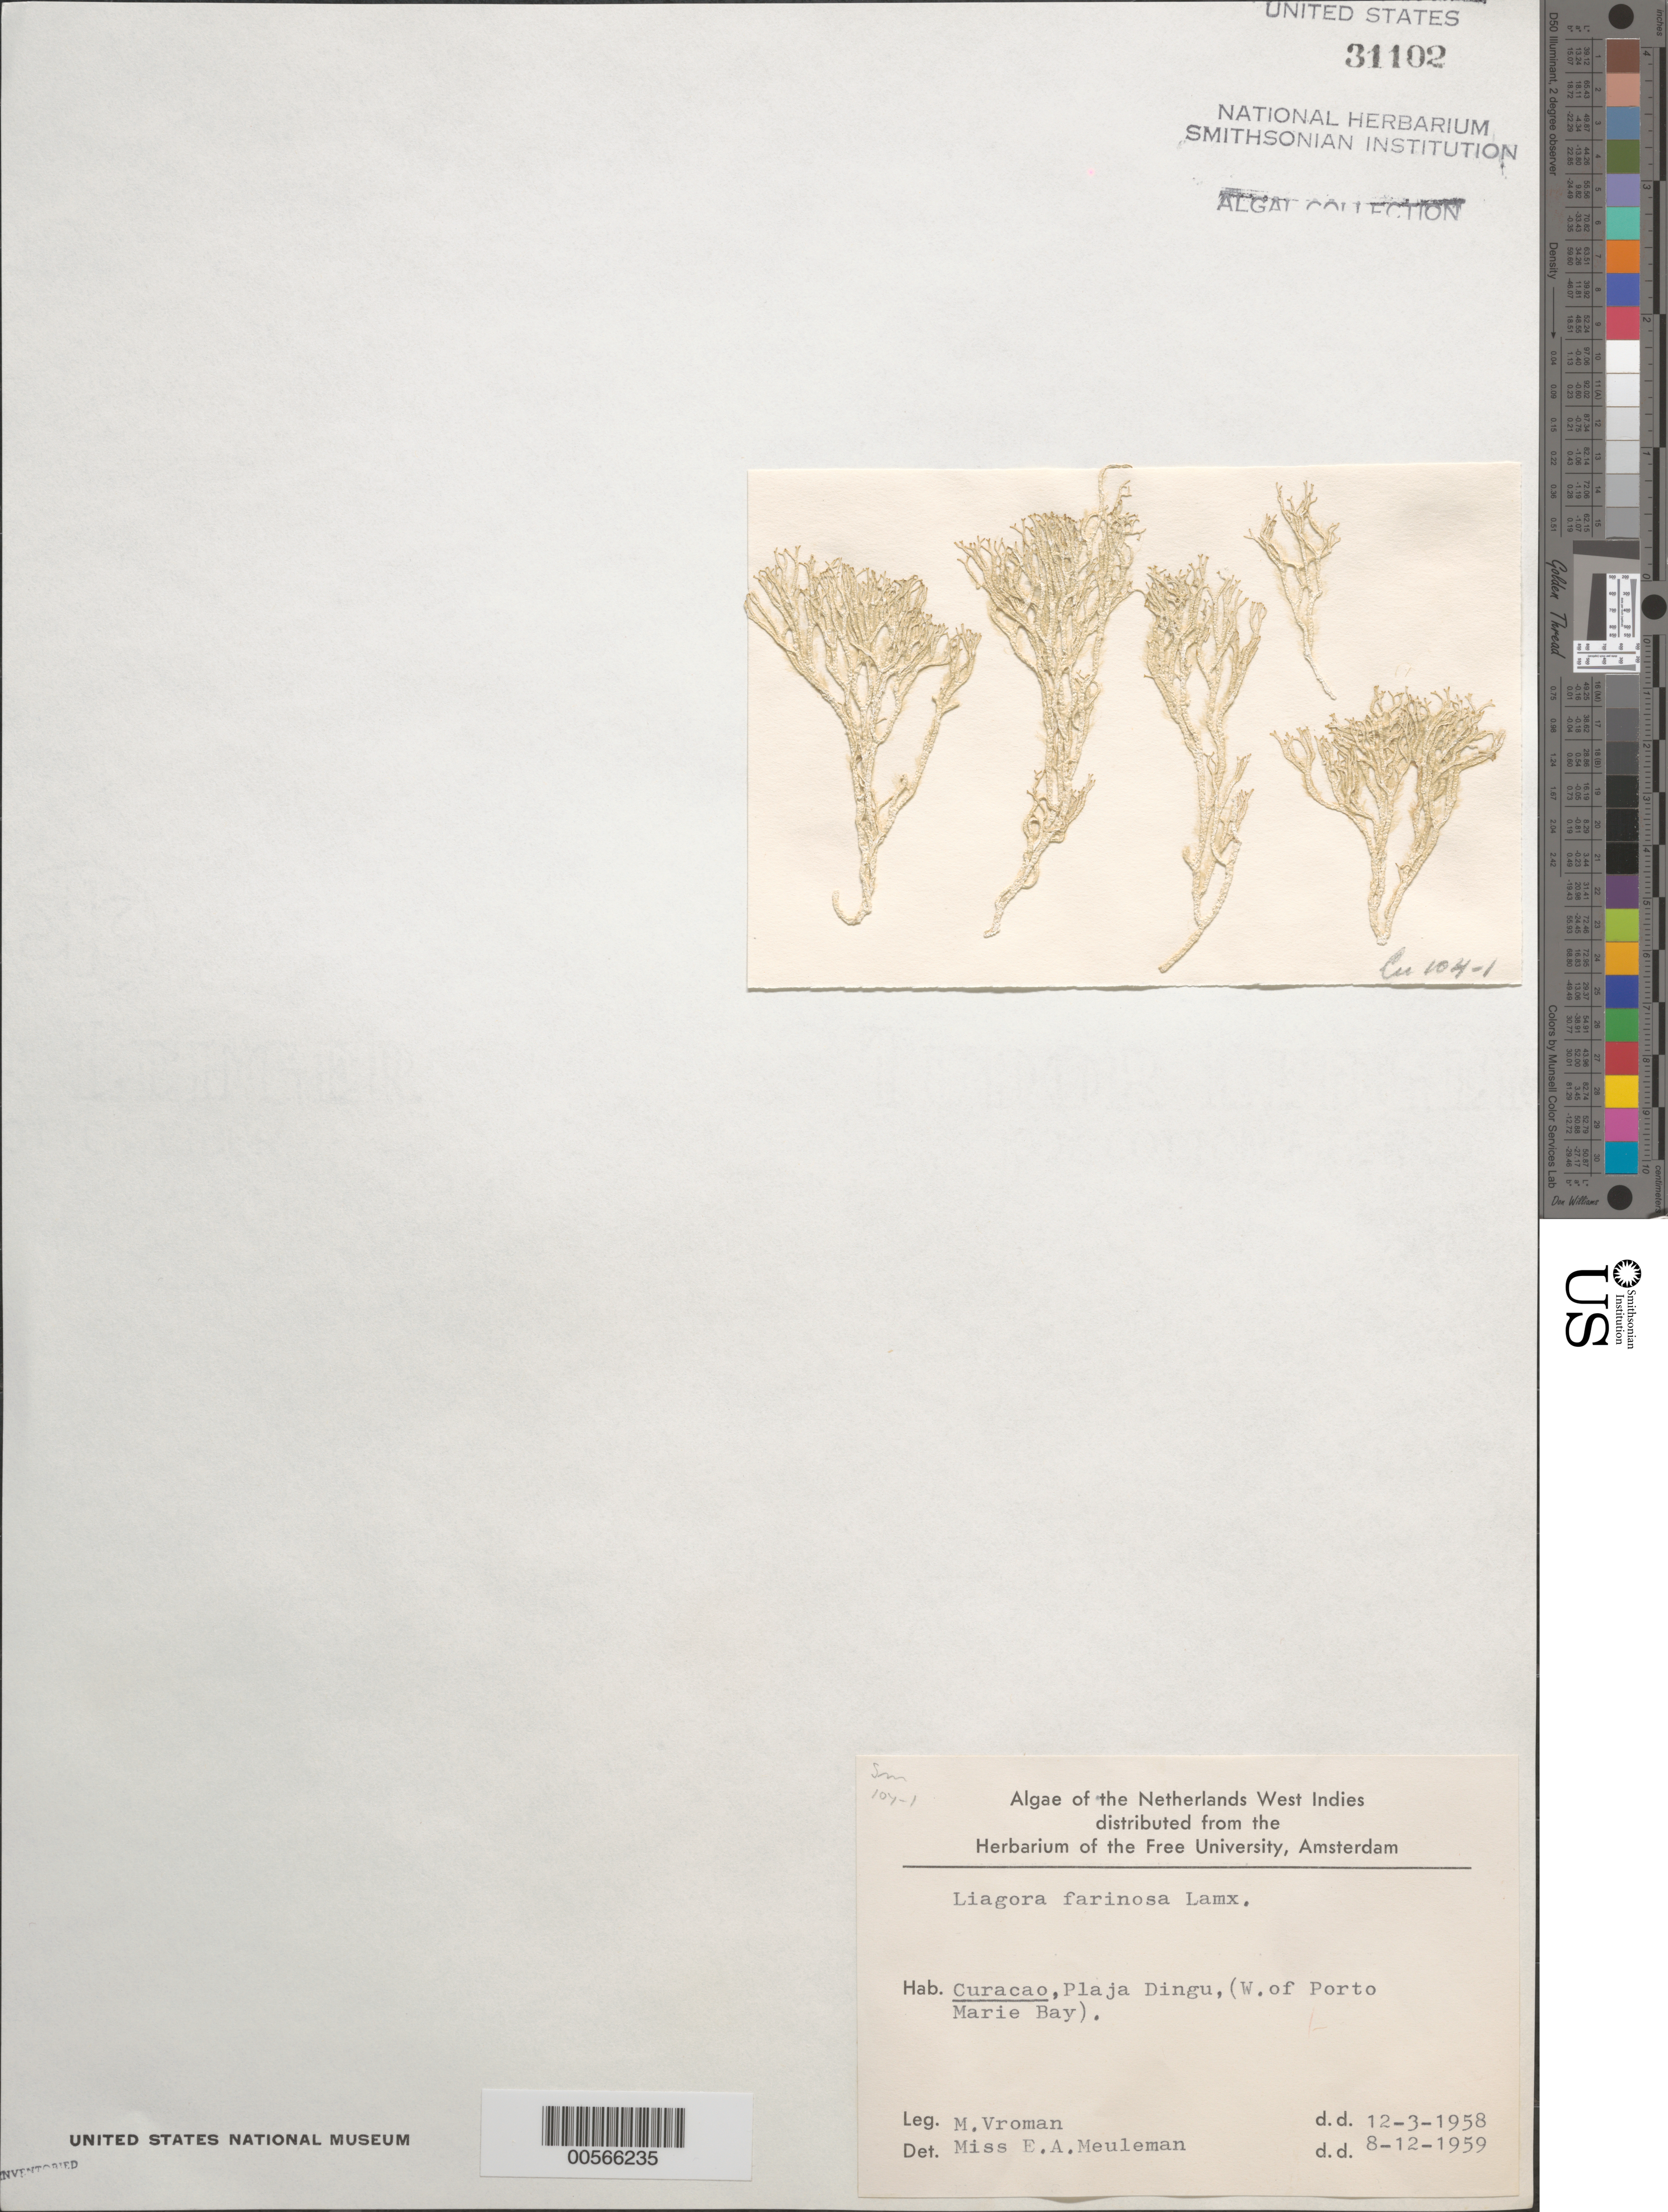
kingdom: Plantae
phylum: Rhodophyta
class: Florideophyceae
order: Nemaliales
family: Liagoraceae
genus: Liagora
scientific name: Liagora farinosa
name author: J.V.Lamouroux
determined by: Meuleman, E. A.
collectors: M. Vroman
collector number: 104-1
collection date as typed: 03 Dec 1958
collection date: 1958-12-03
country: Curaçao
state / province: ABC Islands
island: Curaçao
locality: Playa Dingu, west of Porto Marie Bay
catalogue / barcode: US 31102